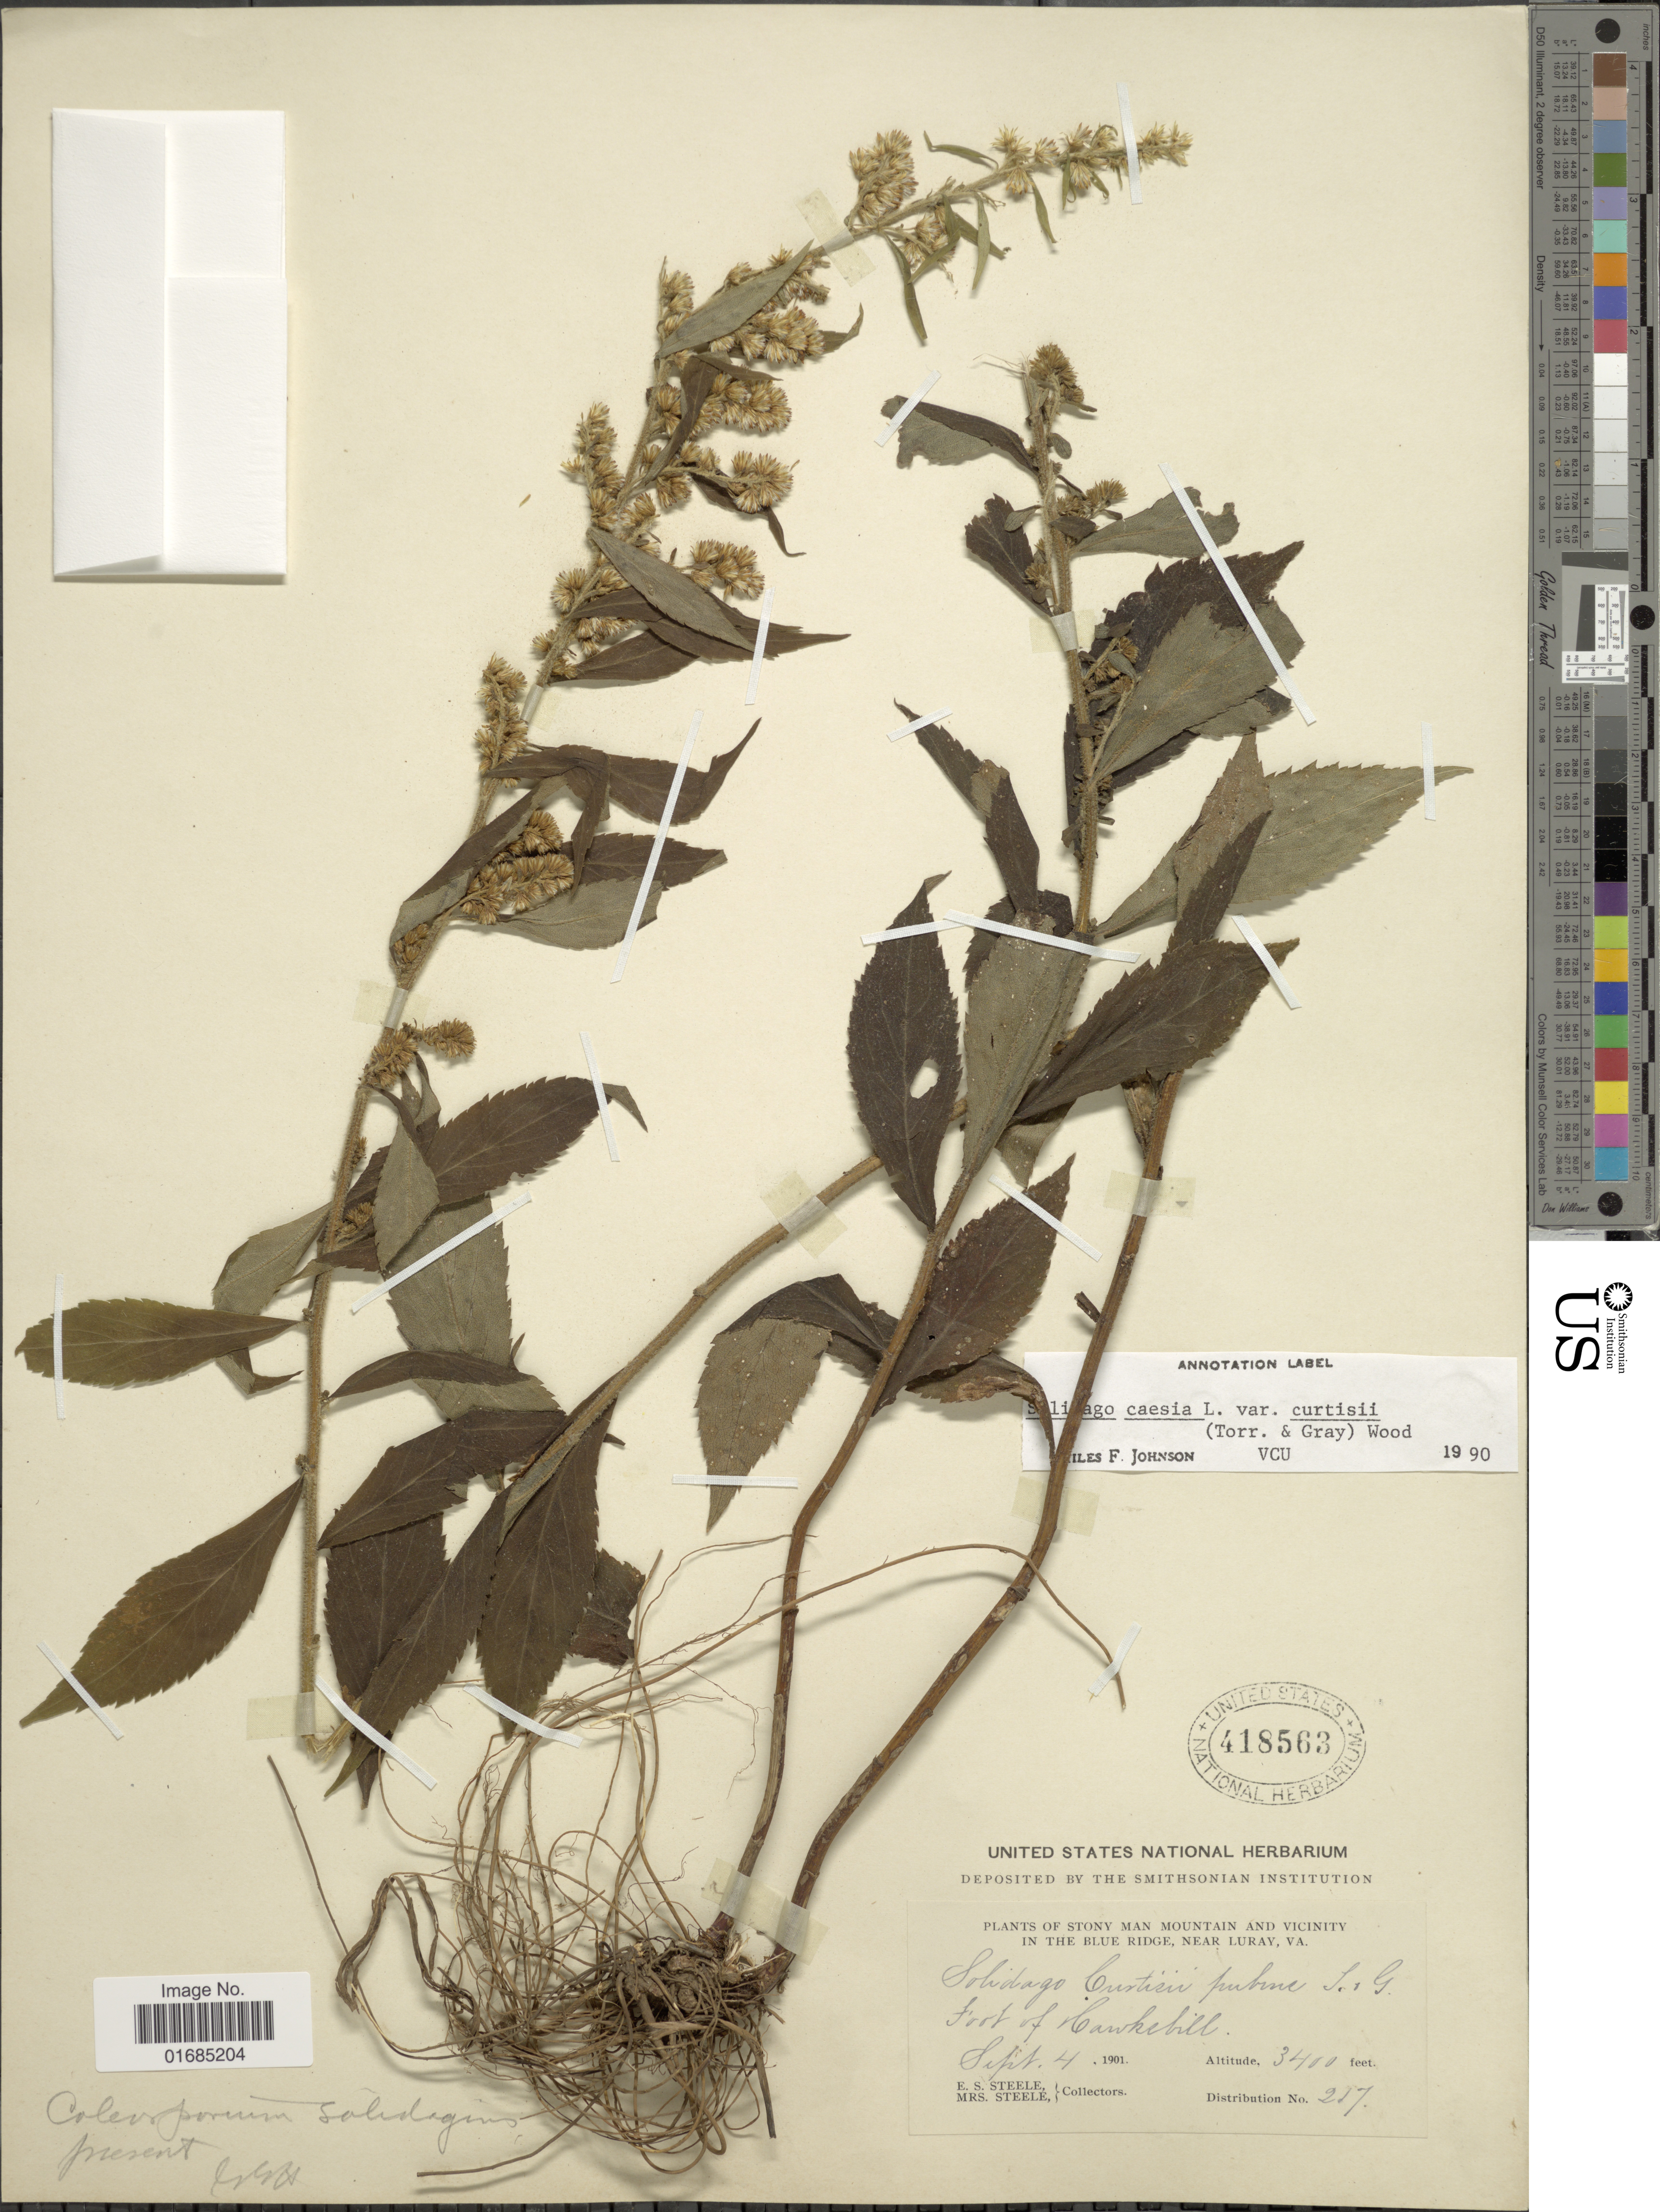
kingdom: Plantae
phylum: Tracheophyta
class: Magnoliopsida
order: Asterales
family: Asteraceae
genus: Solidago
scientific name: Solidago caesia var. curtisii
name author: (Torr. & A. Gray) C.E.S. Taylor & R.J. Taylor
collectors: E. Steele & Mrs. E. S. Steele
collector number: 217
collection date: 1901-09-04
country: United States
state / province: Virginia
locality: Stony Man Mountain and vicinity in the Blue Ridge, near Luray, Va. Foot of Hawksbill.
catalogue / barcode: US 418563